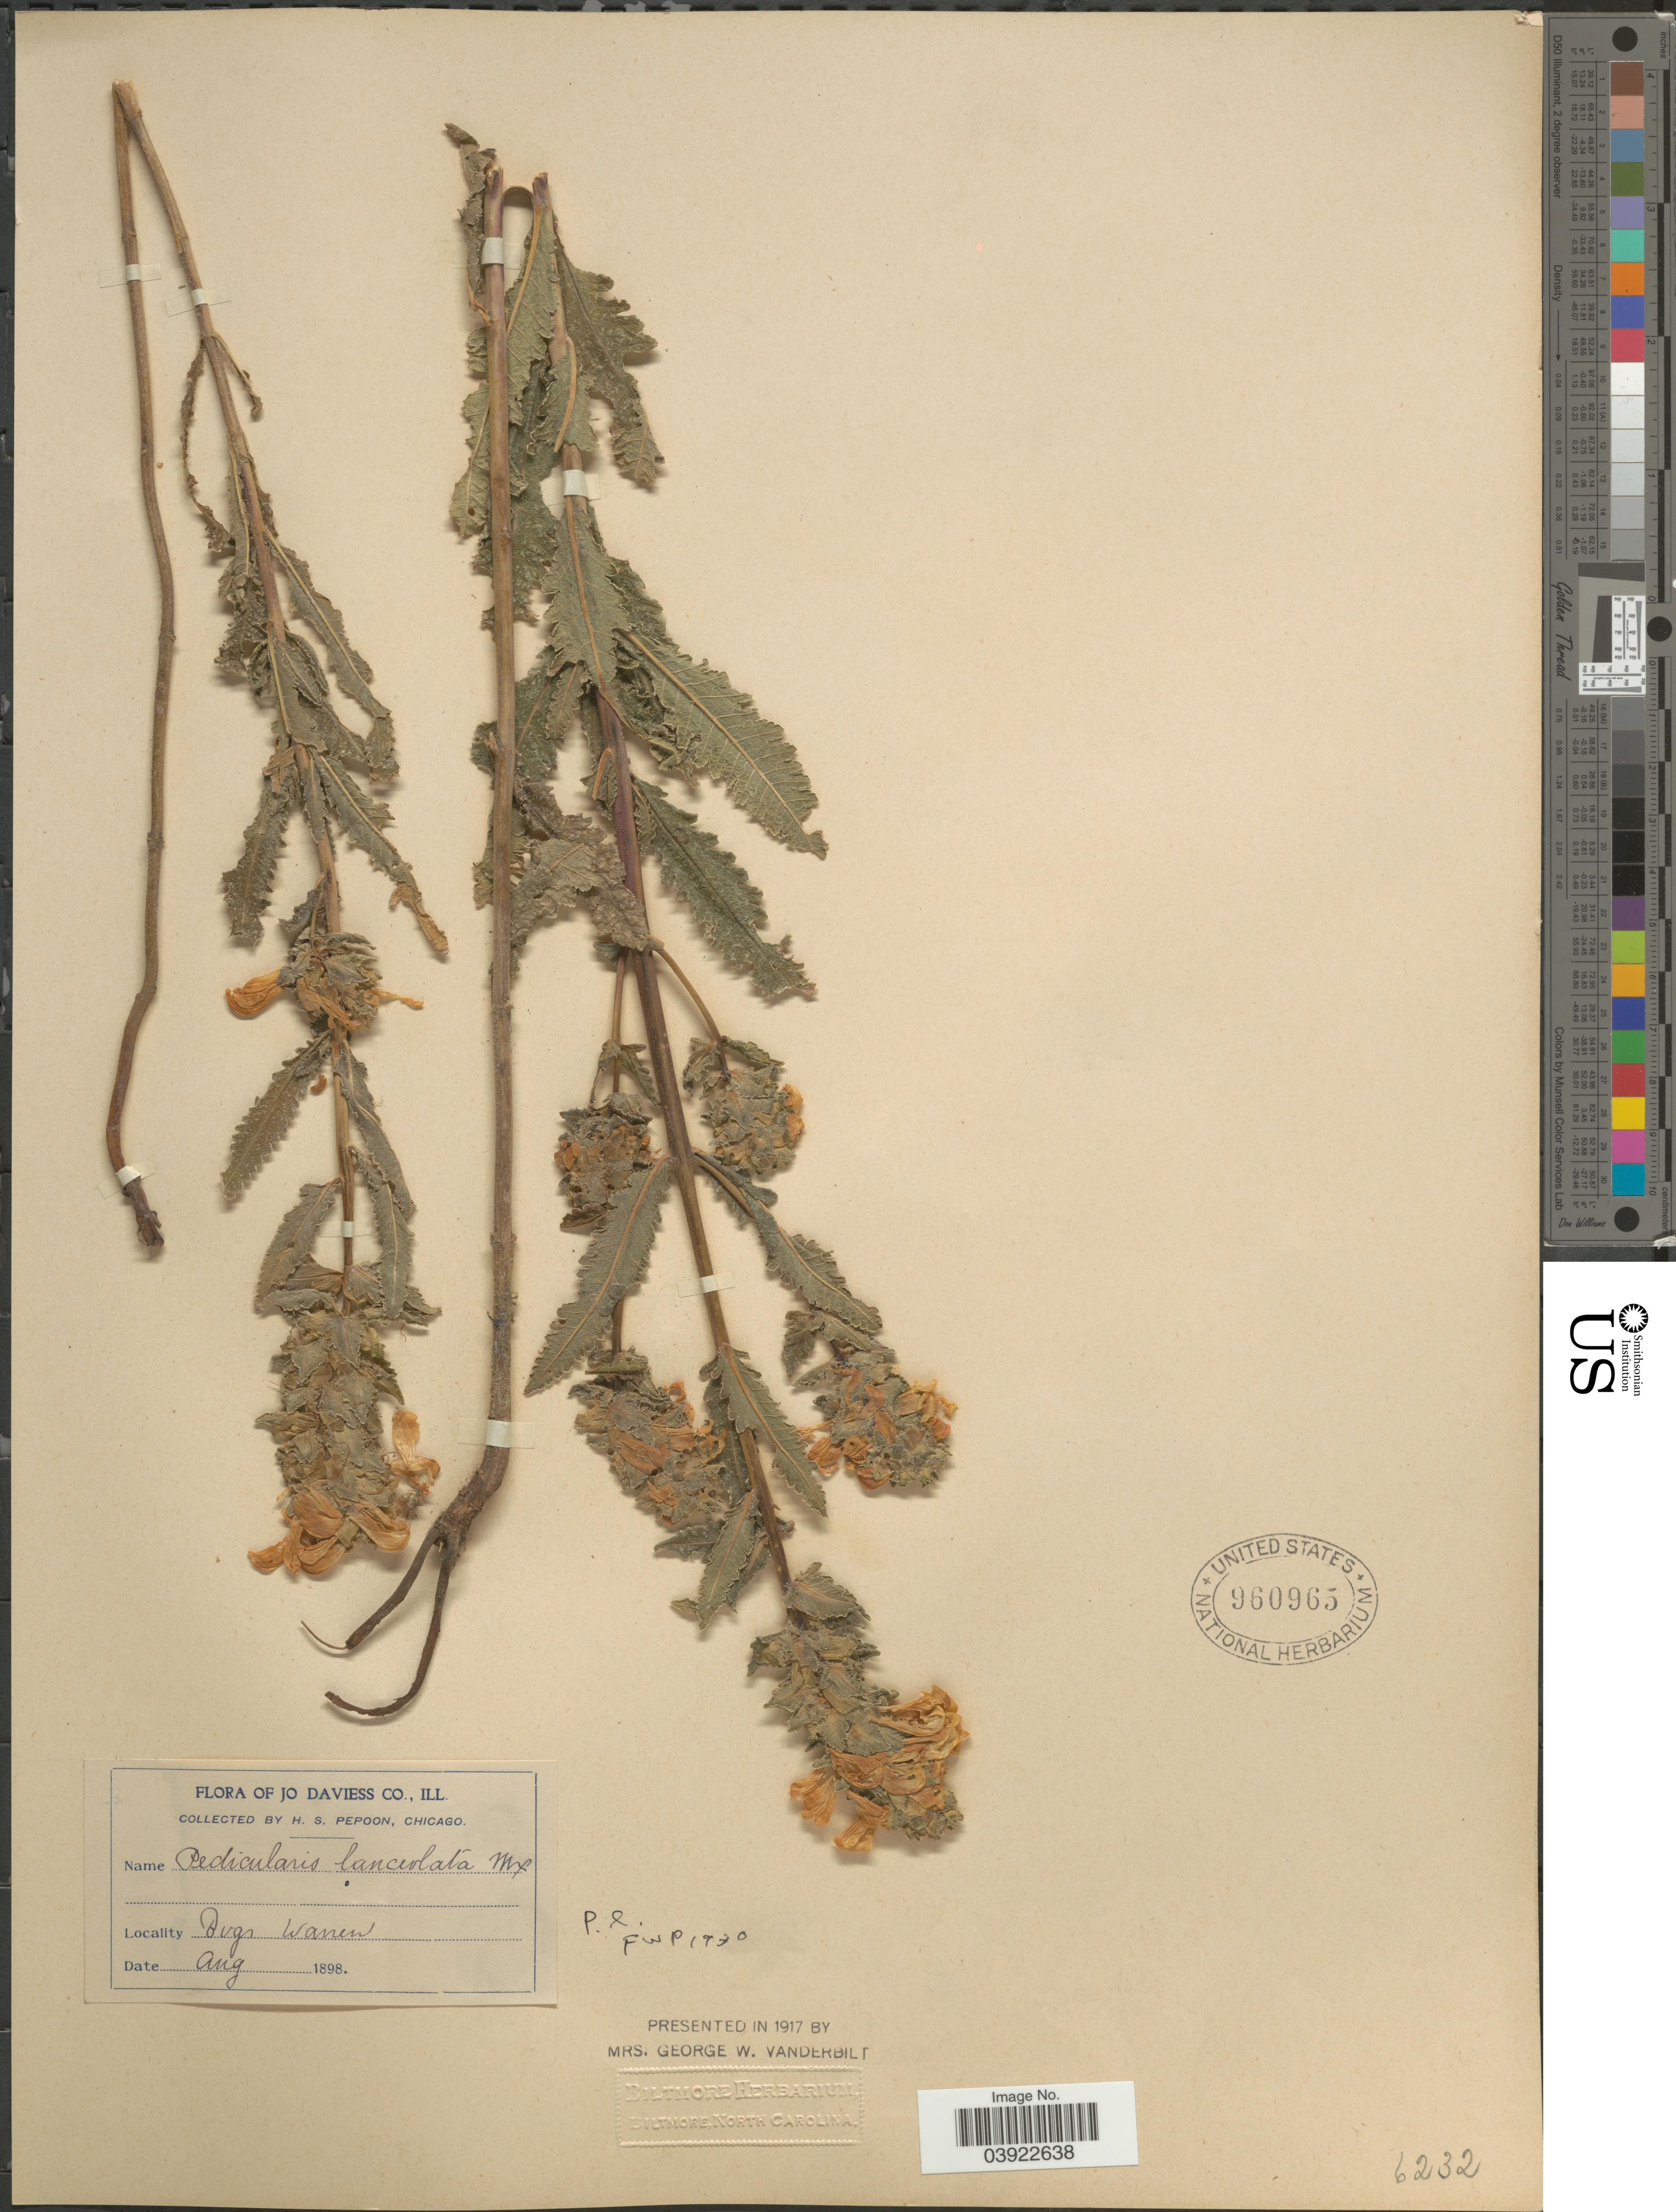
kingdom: Plantae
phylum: Tracheophyta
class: Magnoliopsida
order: Lamiales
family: Orobanchaceae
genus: Pedicularis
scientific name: Pedicularis lanceolata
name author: Michx.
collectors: H. Pepoon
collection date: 1898-08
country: United States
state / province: Illinois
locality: Jo Davies Co. Bug Warren.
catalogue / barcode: US 960965